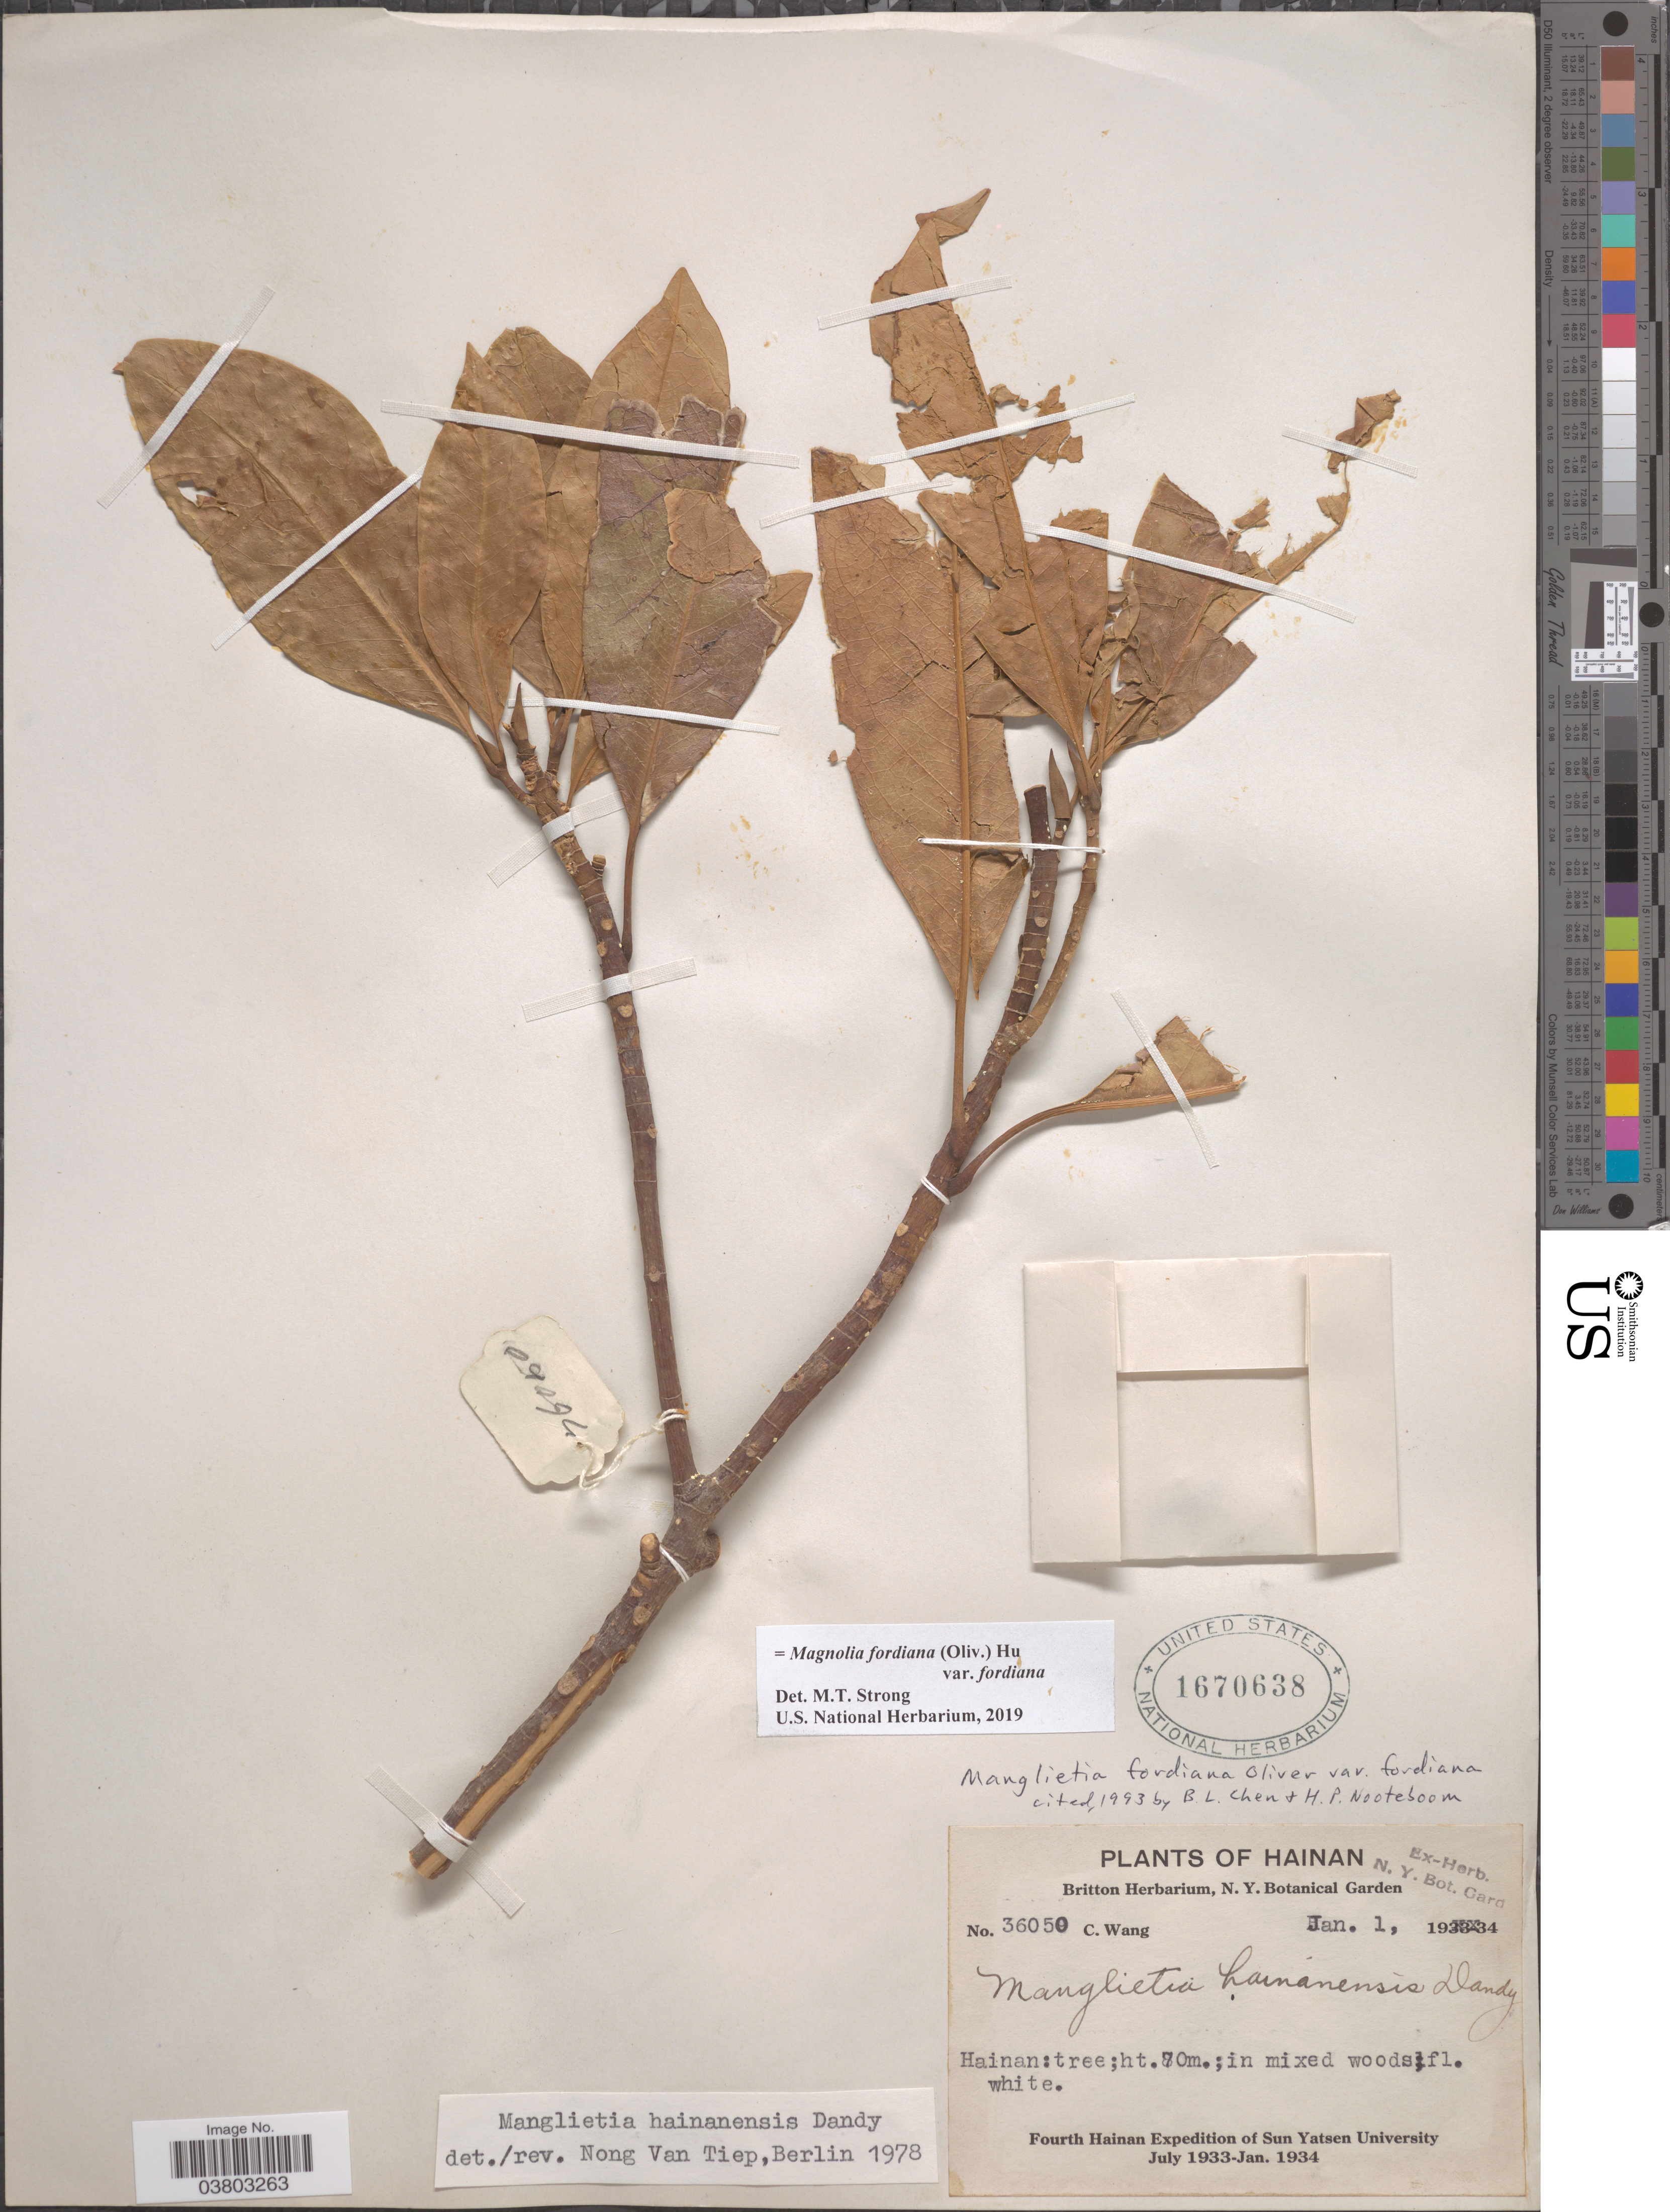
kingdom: Plantae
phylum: Tracheophyta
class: Magnoliopsida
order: Magnoliales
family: Magnoliaceae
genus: Magnolia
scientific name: Magnolia fordiana var. fordiana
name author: (Oliv.) Hu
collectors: C. Wang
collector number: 36050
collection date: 1934-01-01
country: China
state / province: Hainan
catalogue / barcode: US 1670638